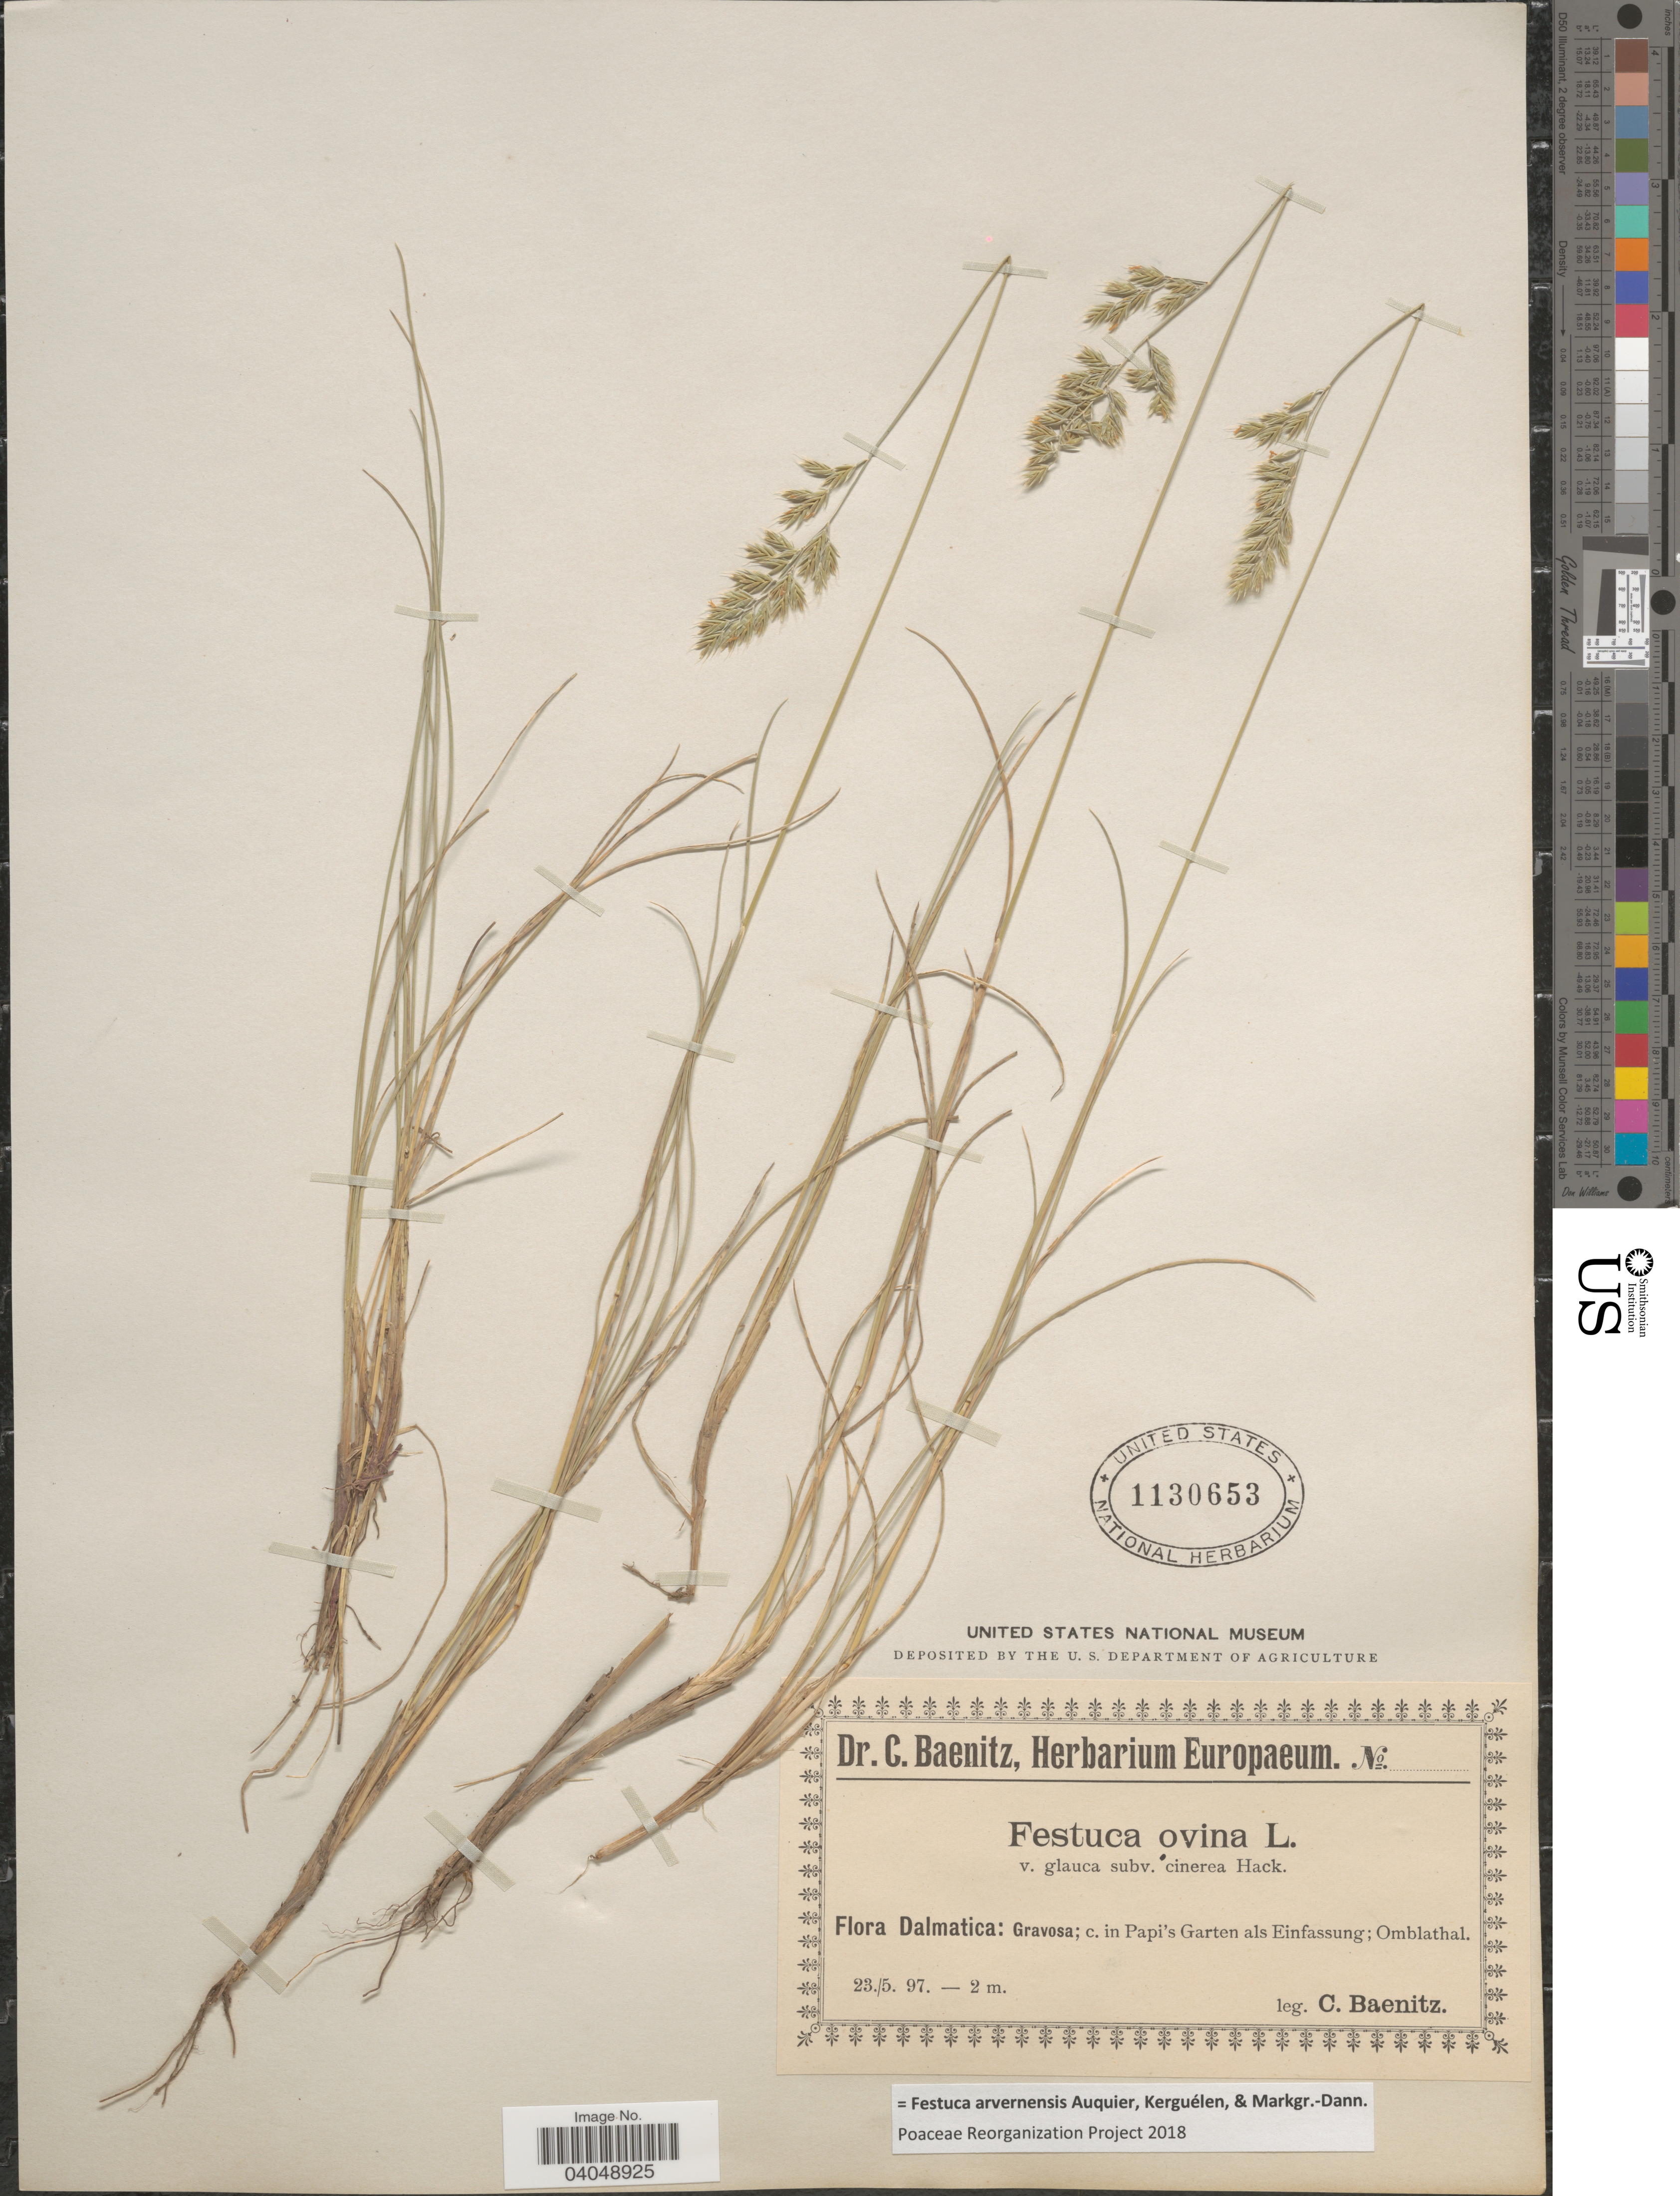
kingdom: Plantae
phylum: Tracheophyta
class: Liliopsida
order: Poales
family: Poaceae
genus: Festuca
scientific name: Festuca arvernensis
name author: Auquier et al.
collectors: C. G. Baenitz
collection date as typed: Transcribed d/m/y: 23/5/97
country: Croatia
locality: Dalmatica: Gravosa; c. in Papi's Garten als Einfassung; Omblathal.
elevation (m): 2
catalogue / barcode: US 1130653